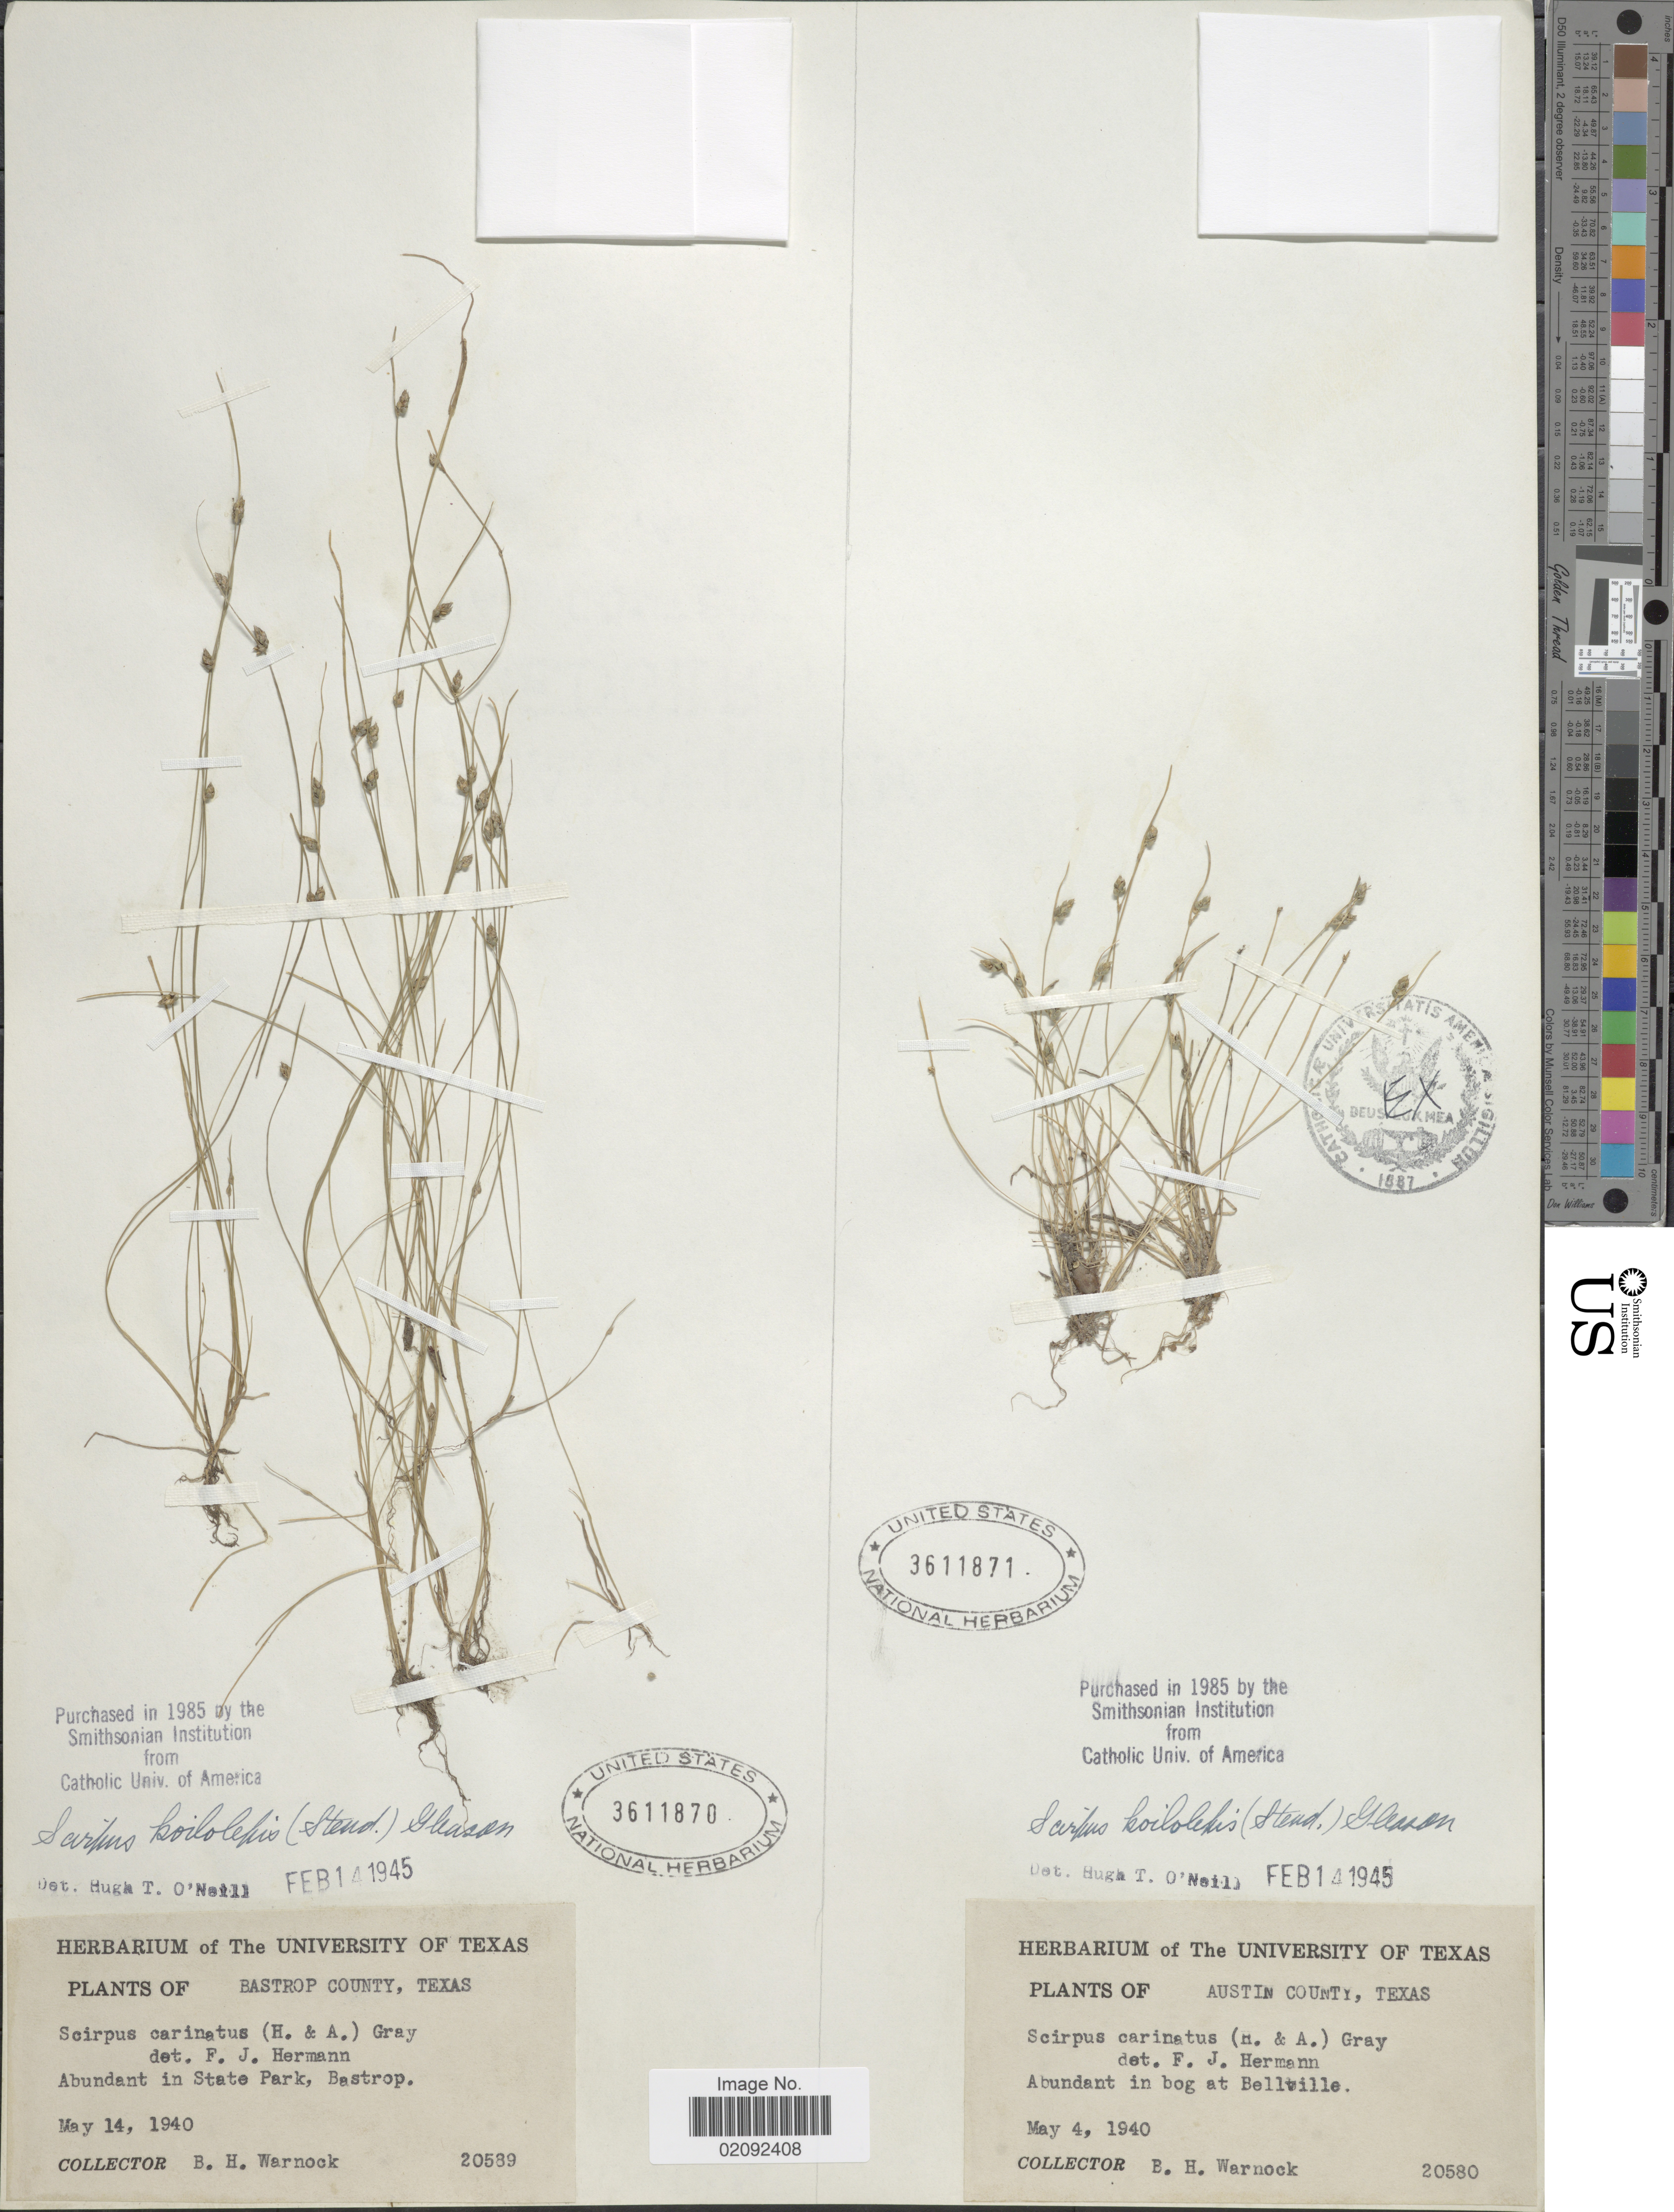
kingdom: Plantae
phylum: Tracheophyta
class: Liliopsida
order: Poales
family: Cyperaceae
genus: Isolepis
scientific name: Isolepis carinata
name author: Hook. & Arn. ex Torr.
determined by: Strong, M. T., (US), Smithsonian Institution - National Museum of Natural History (UNITED STATES)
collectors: B. H. Warnock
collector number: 20589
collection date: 1940-05-14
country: United States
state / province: Texas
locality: Bastrop County, abundant in State Park.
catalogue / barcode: US 3611870